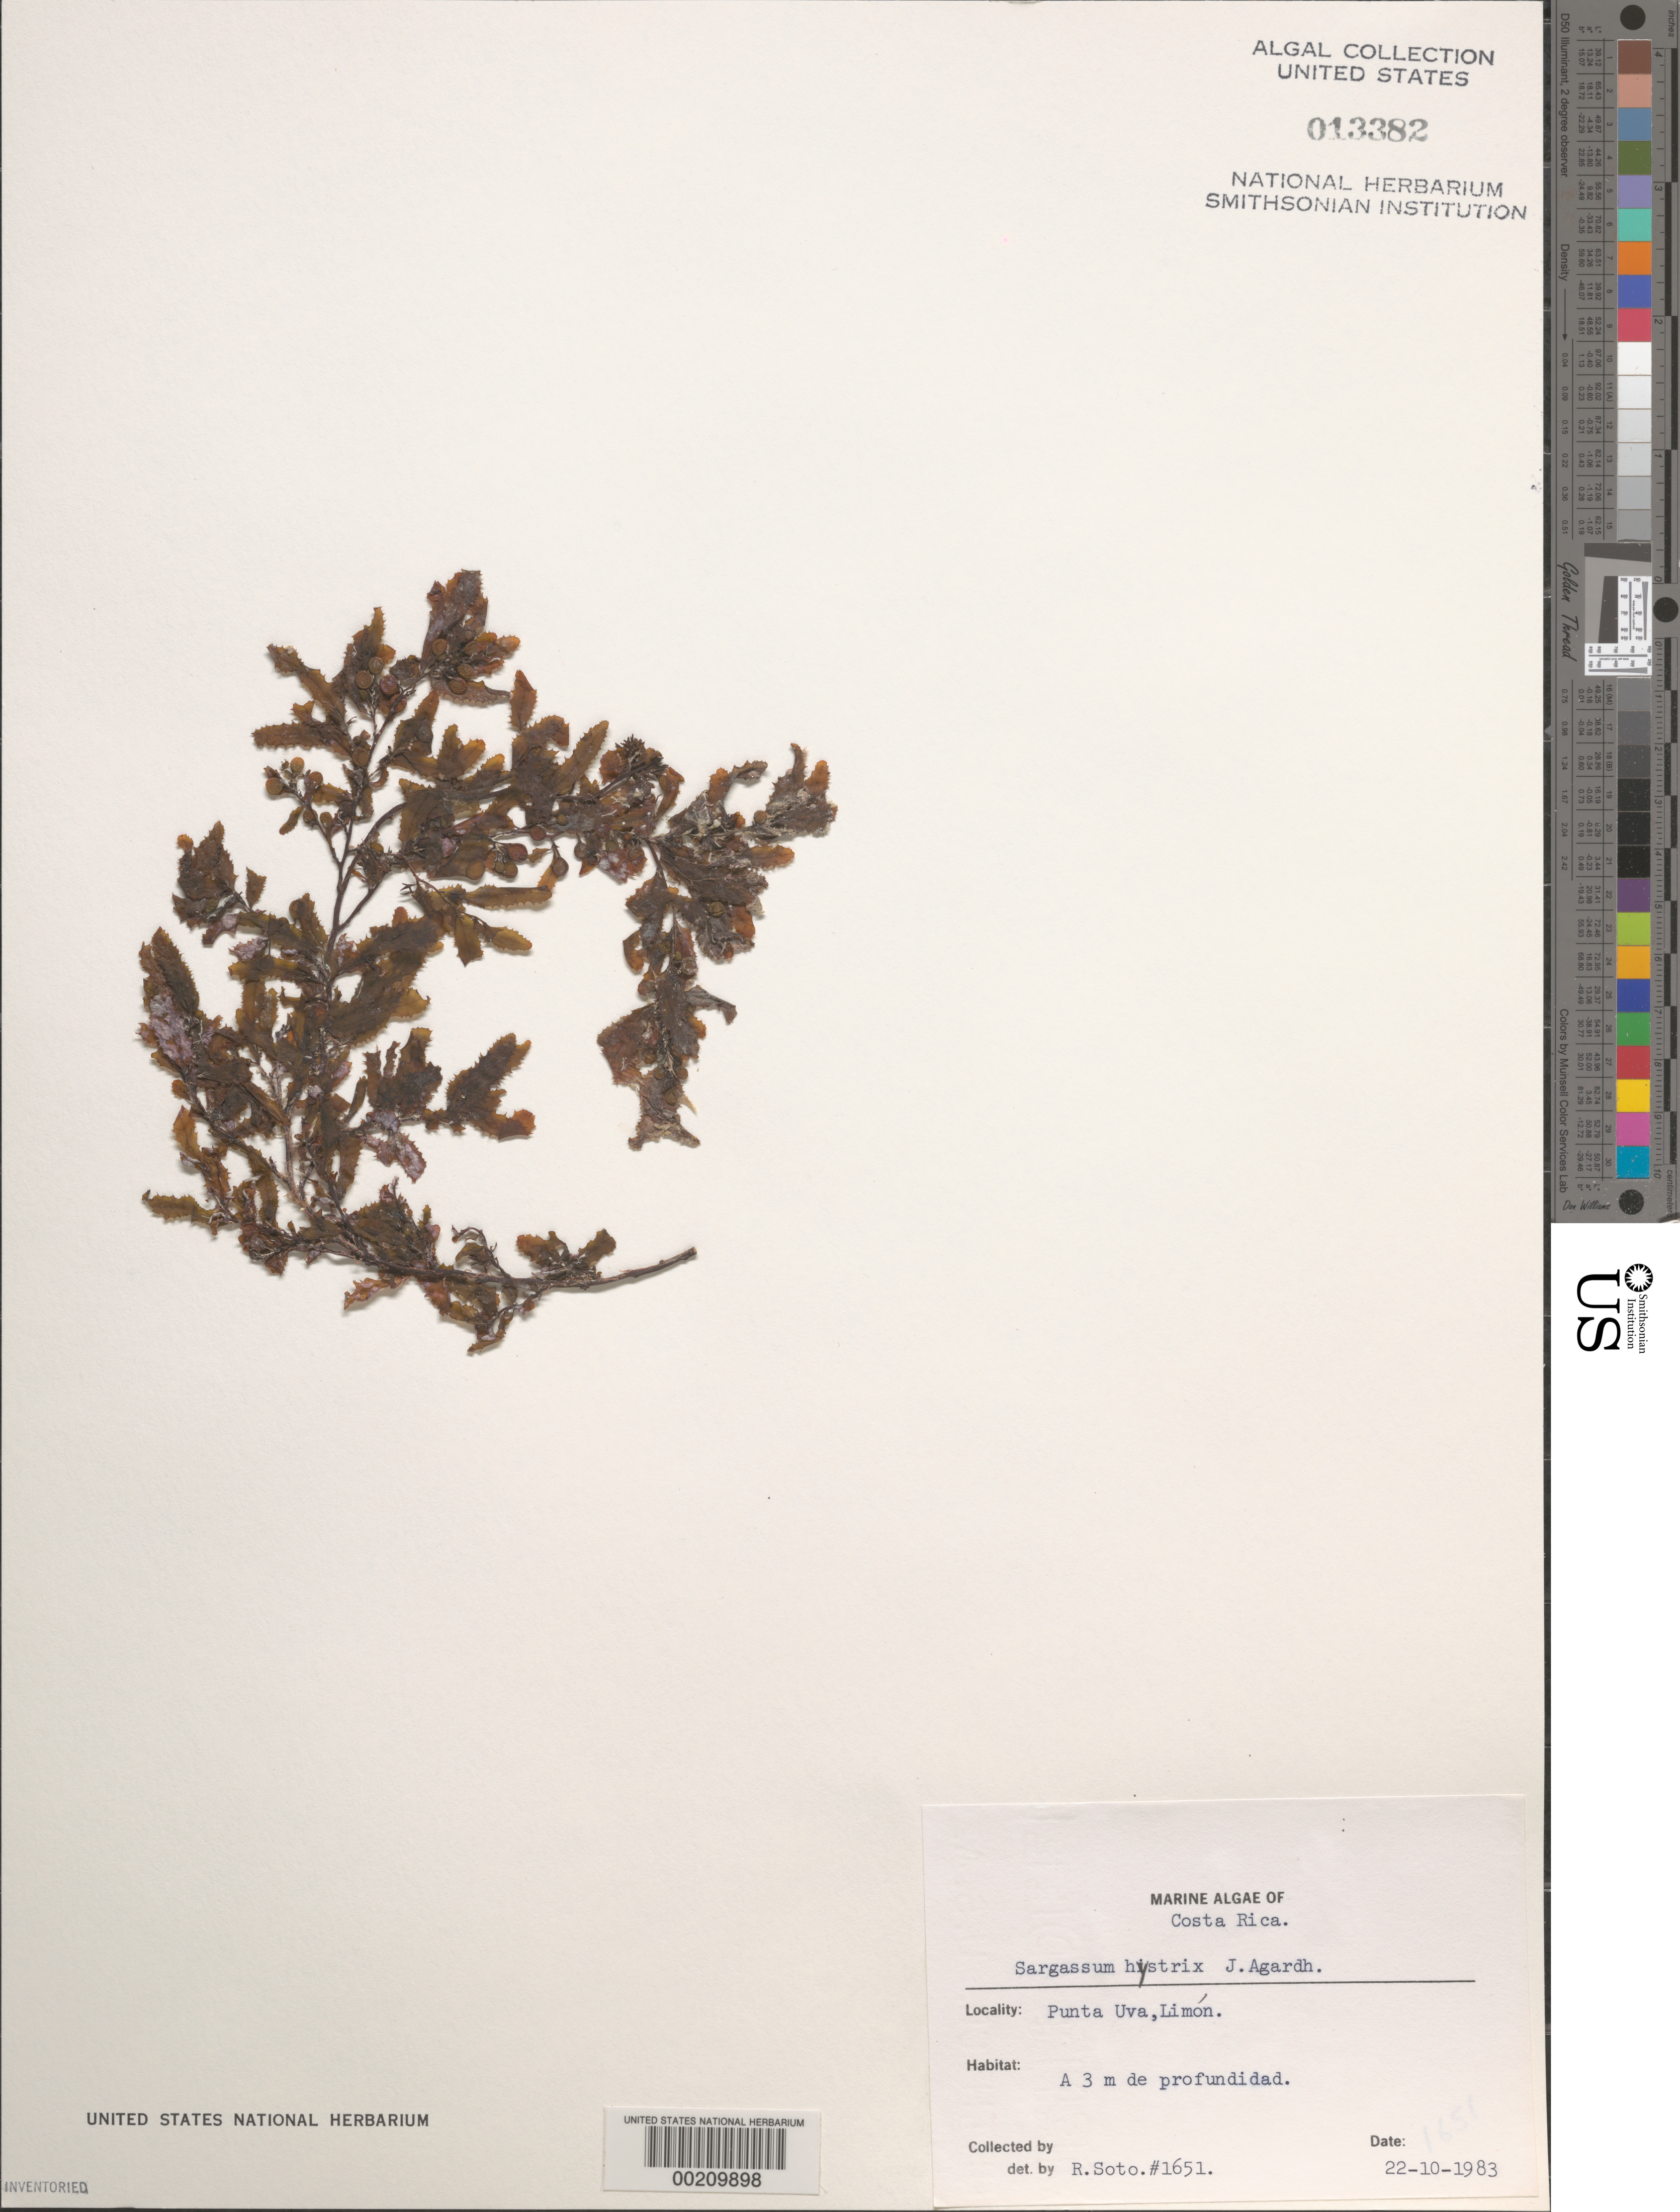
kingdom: Chromista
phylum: Ochrophyta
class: Phaeophyceae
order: Fucales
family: Sargassaceae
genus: Sargassum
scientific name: Sargassum hystrix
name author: J. Agardh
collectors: R. Soto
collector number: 1651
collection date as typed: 22 Oct 1983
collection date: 1983-10-22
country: Costa Rica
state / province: Limón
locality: Punta uva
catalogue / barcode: US 13382